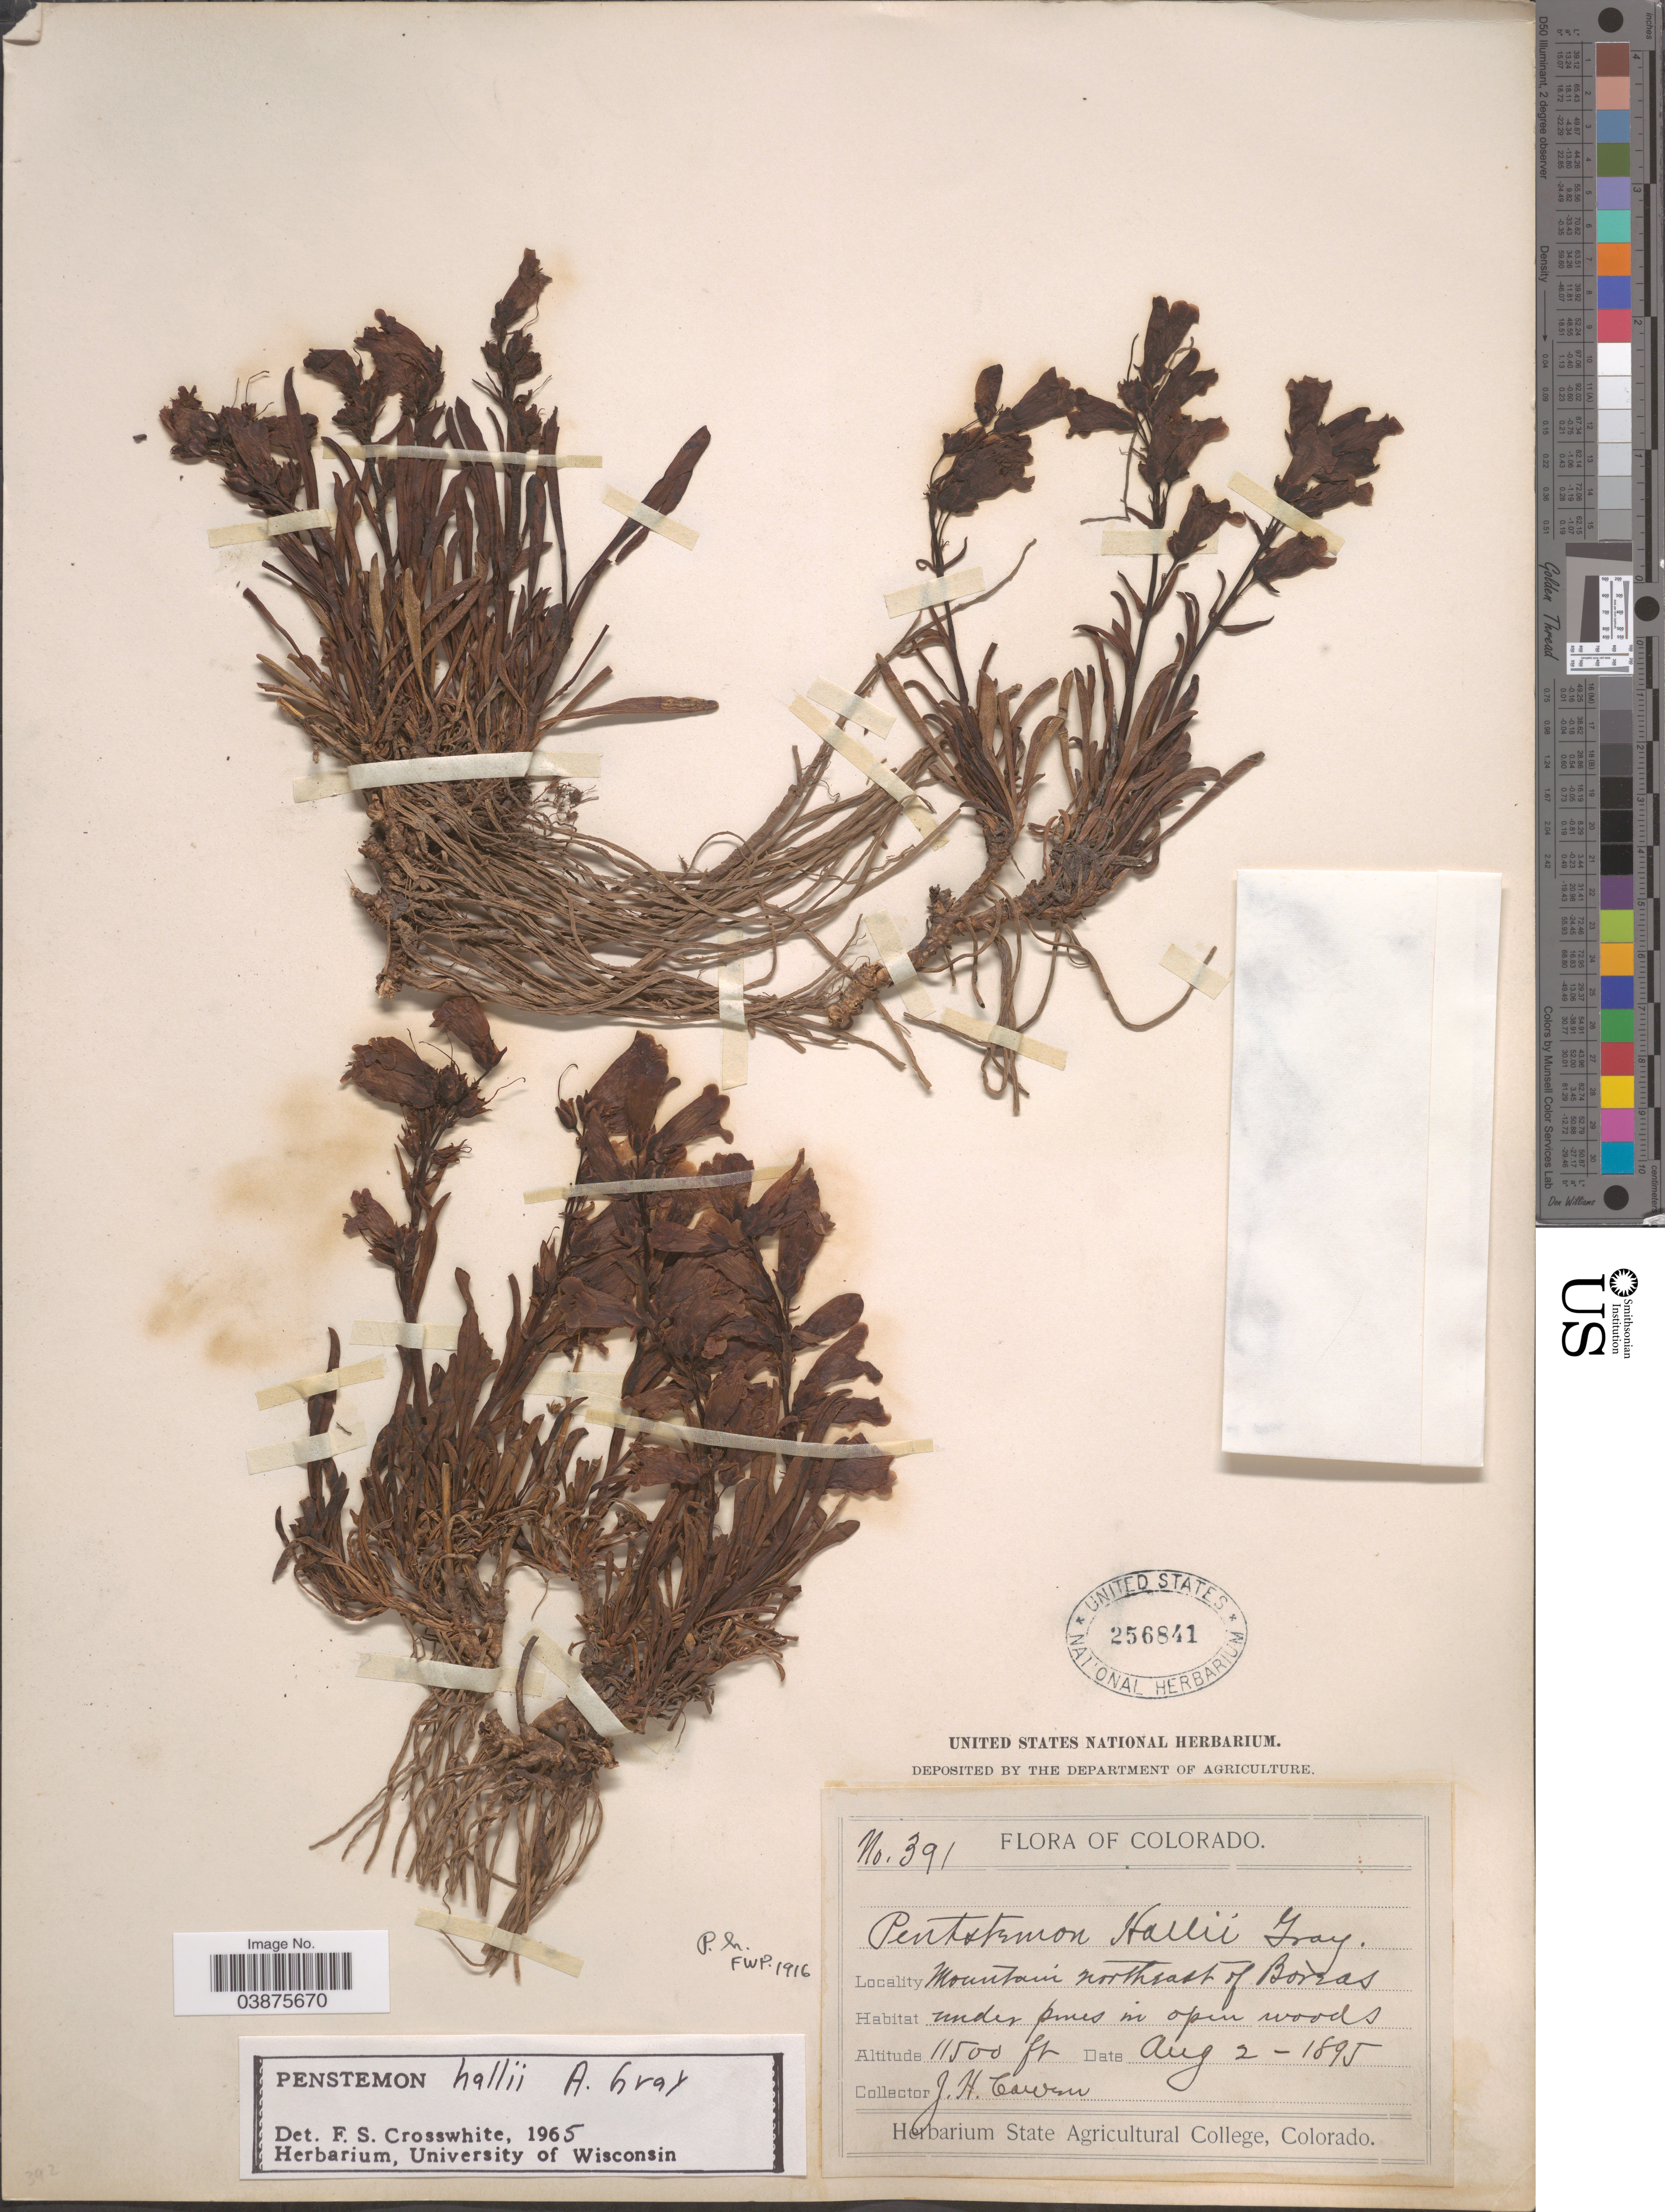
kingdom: Plantae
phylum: Tracheophyta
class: Magnoliopsida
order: Lamiales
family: Plantaginaceae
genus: Penstemon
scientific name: Penstemon hallii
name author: A. Gray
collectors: J. H. Cowan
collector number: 391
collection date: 1895-08-02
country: United States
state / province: Colorado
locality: Mountain northeast of Boreas.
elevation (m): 3505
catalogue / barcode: US 256841